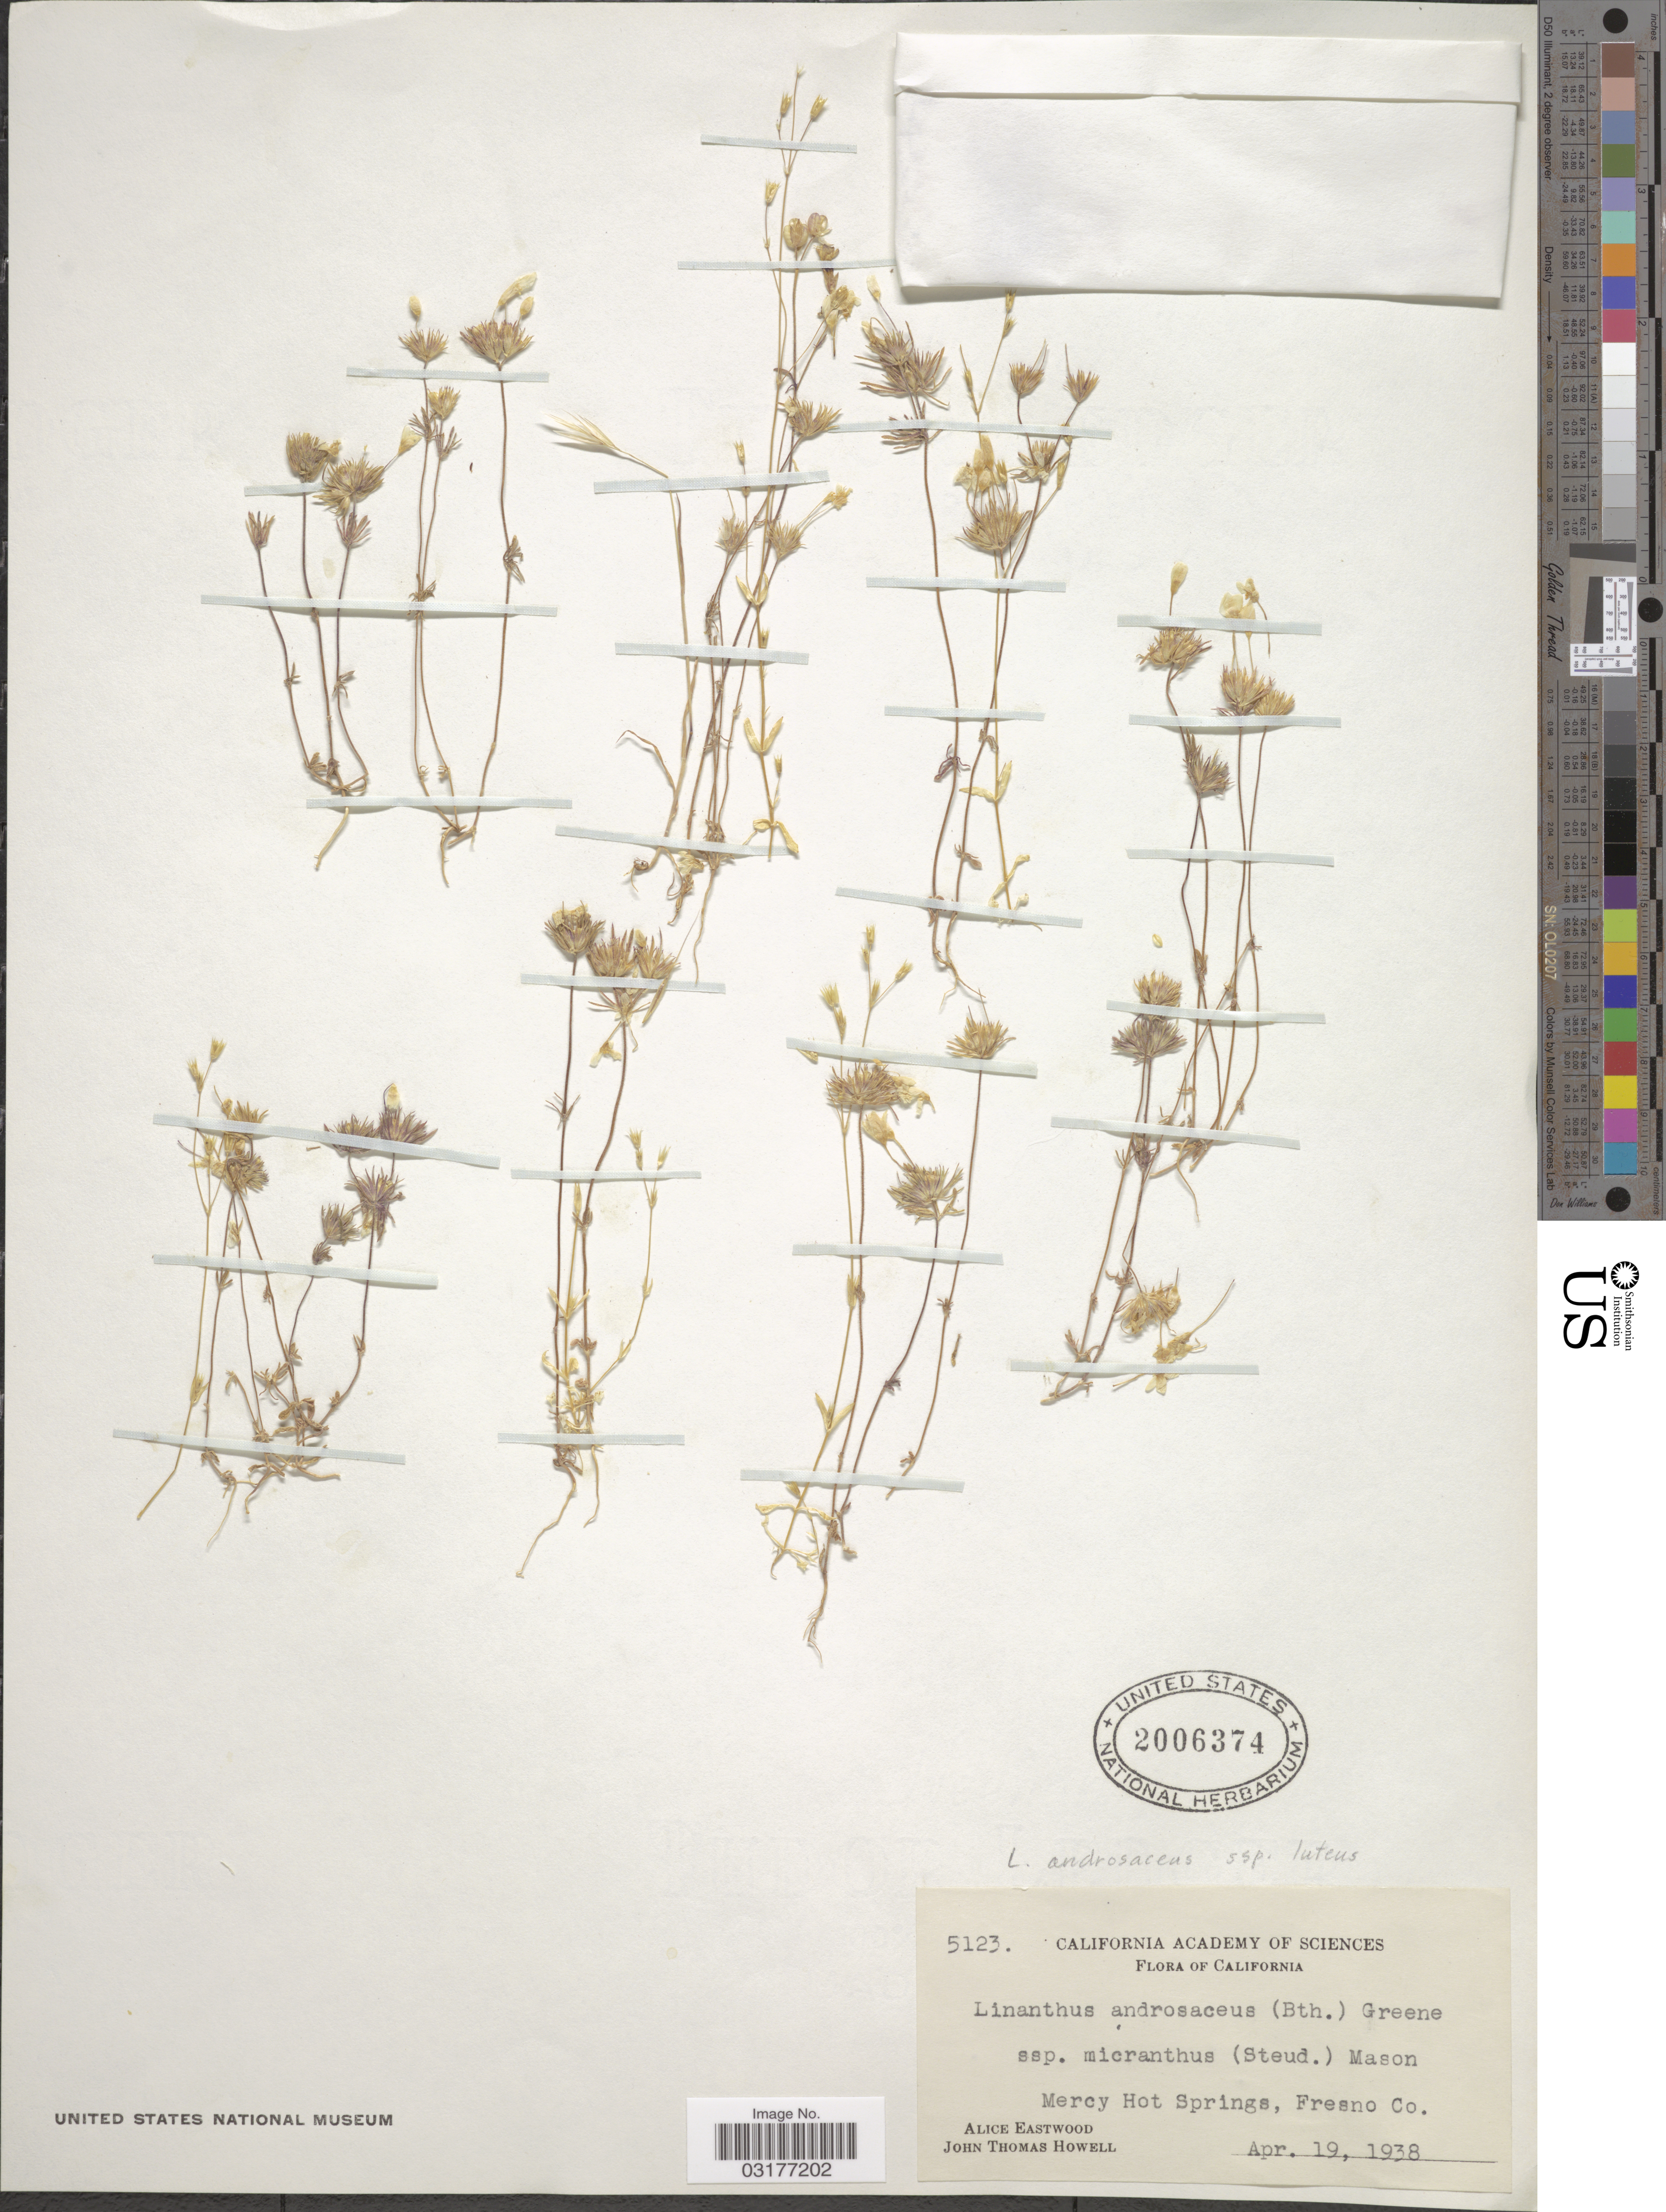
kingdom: Plantae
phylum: Tracheophyta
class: Magnoliopsida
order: Ericales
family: Polemoniaceae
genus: Leptosiphon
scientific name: Leptosiphon parviflorus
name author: Benth.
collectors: A. Eastwood & J. T. Howell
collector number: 5123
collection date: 1938-04-19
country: United States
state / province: California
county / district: Fresno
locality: Mercy Hot Springs, Fresno Co.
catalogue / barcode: US 2006374